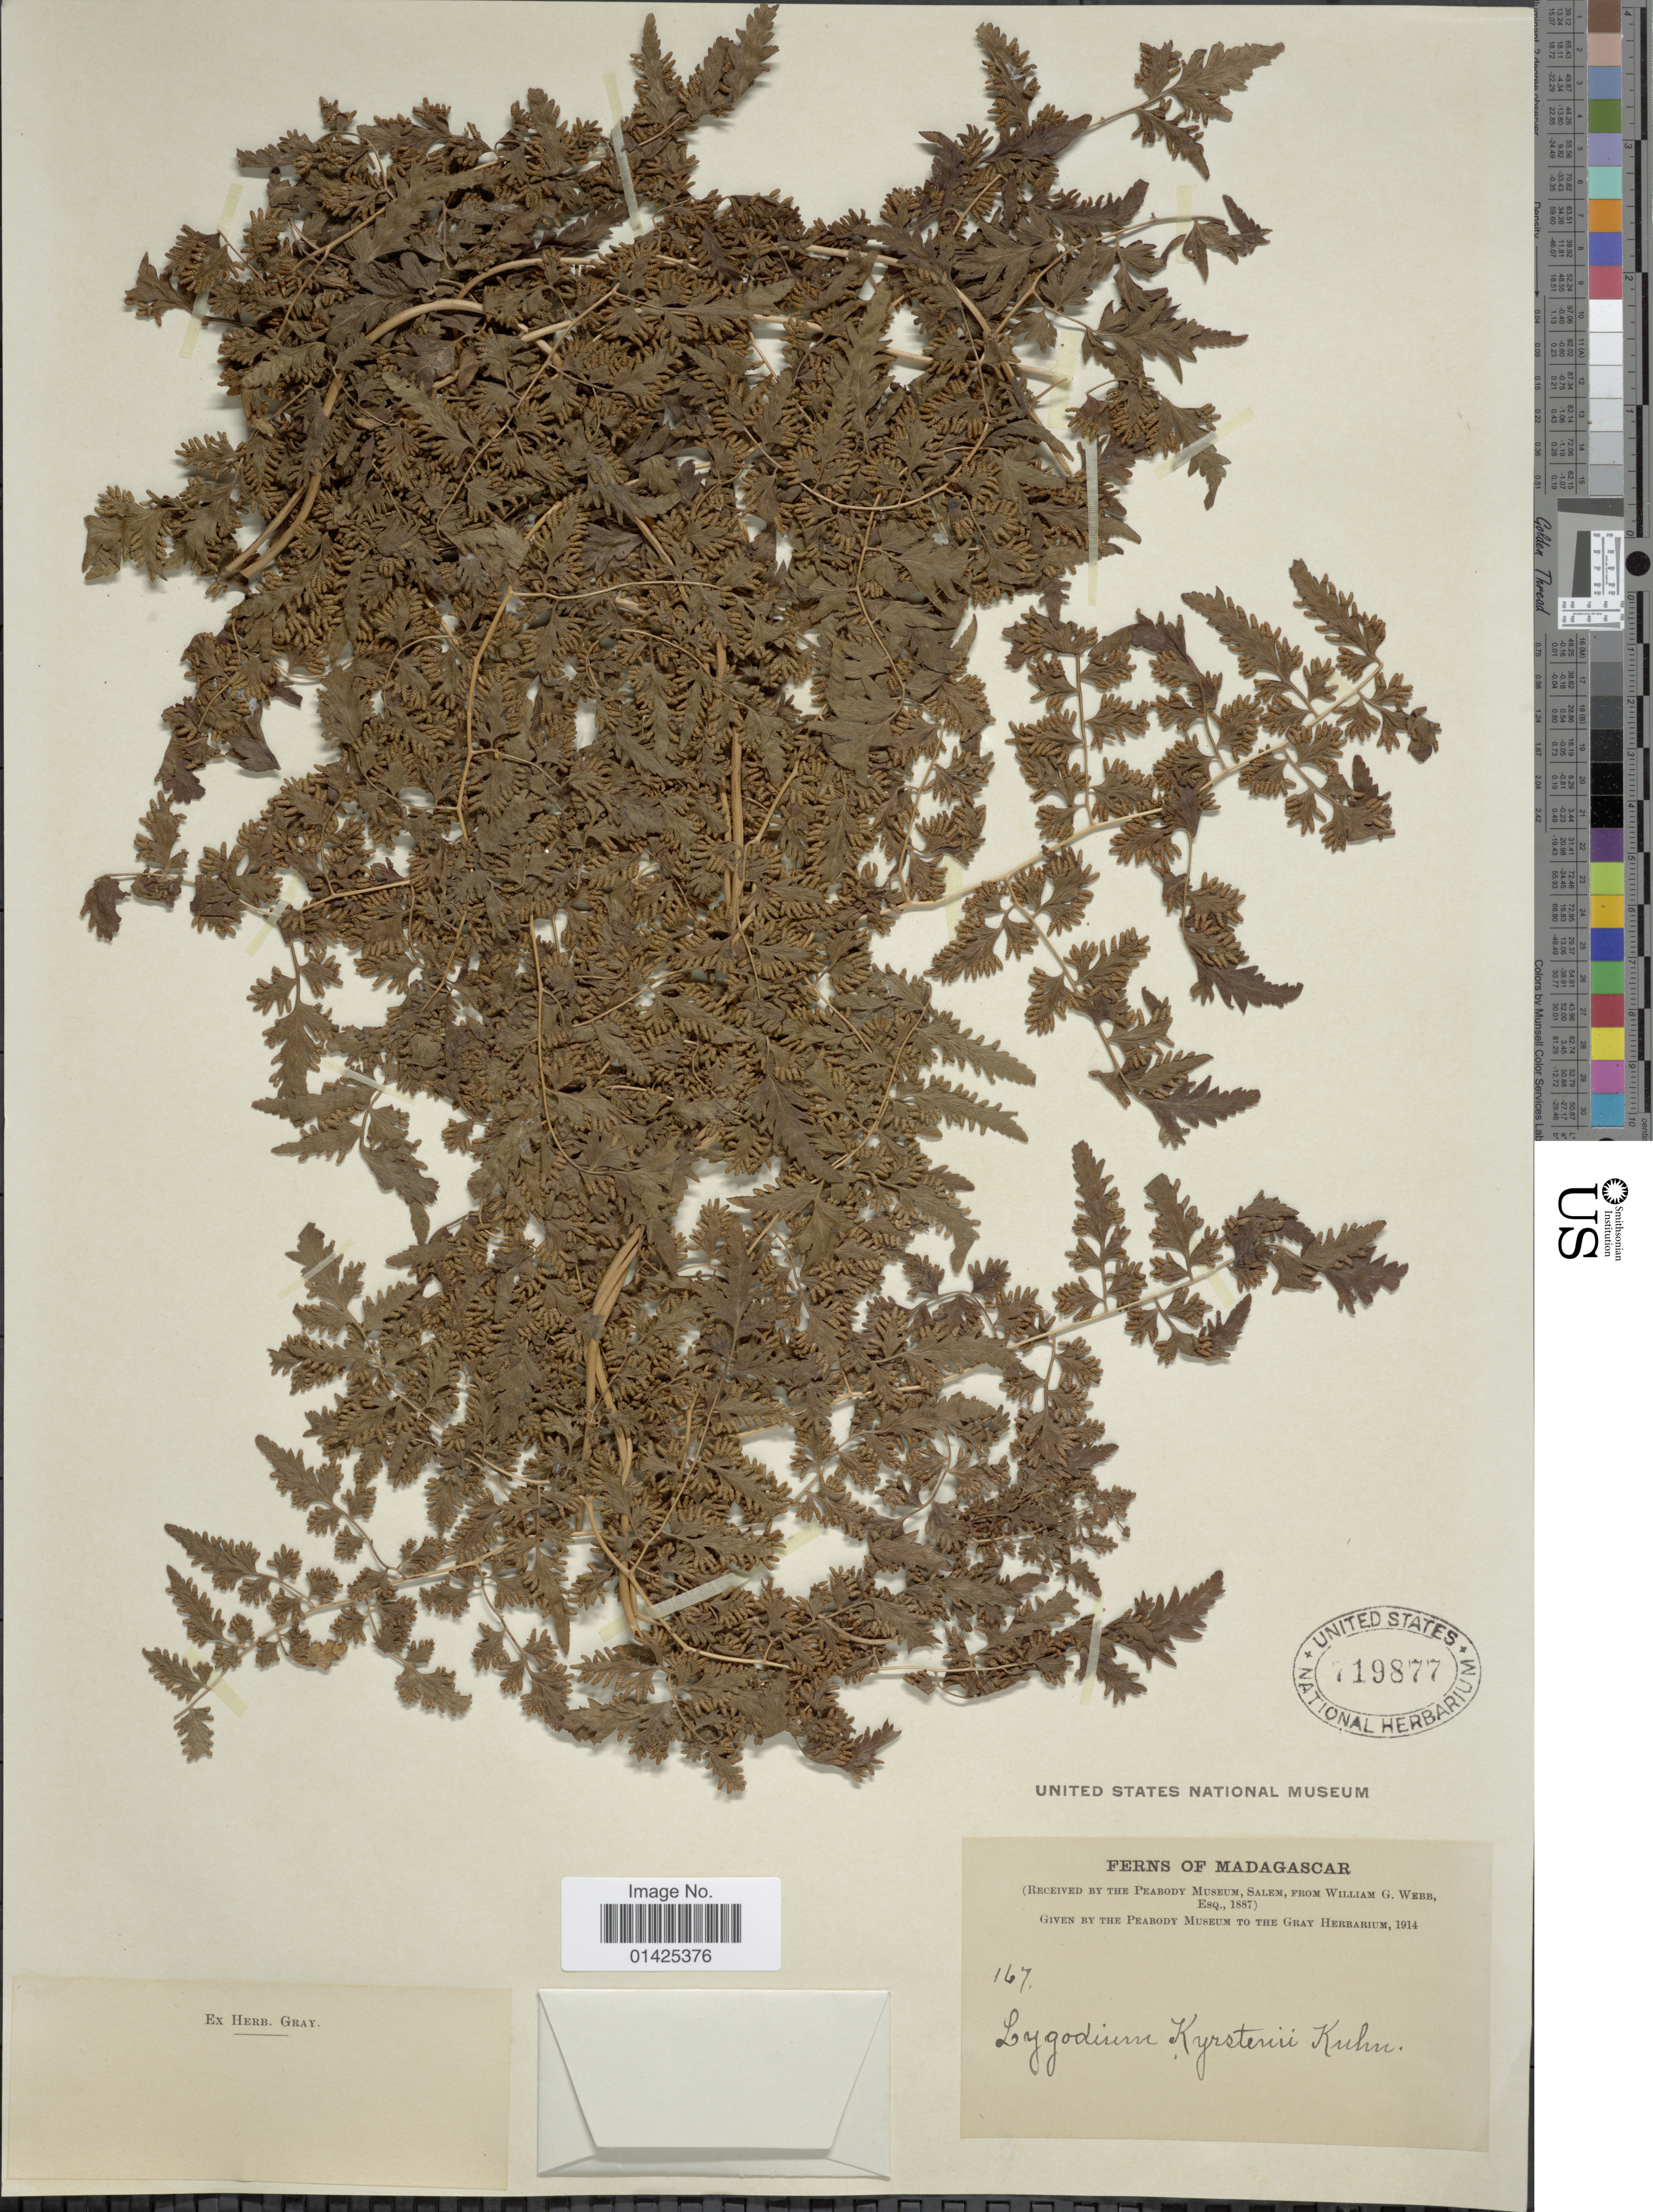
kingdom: Plantae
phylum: Tracheophyta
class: Polypodiopsida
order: Schizaeales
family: Lygodiaceae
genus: Lygodium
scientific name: Lygodium kerstenii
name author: Kuhn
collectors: W. Webb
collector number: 167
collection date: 1887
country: Madagascar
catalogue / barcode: US 719877